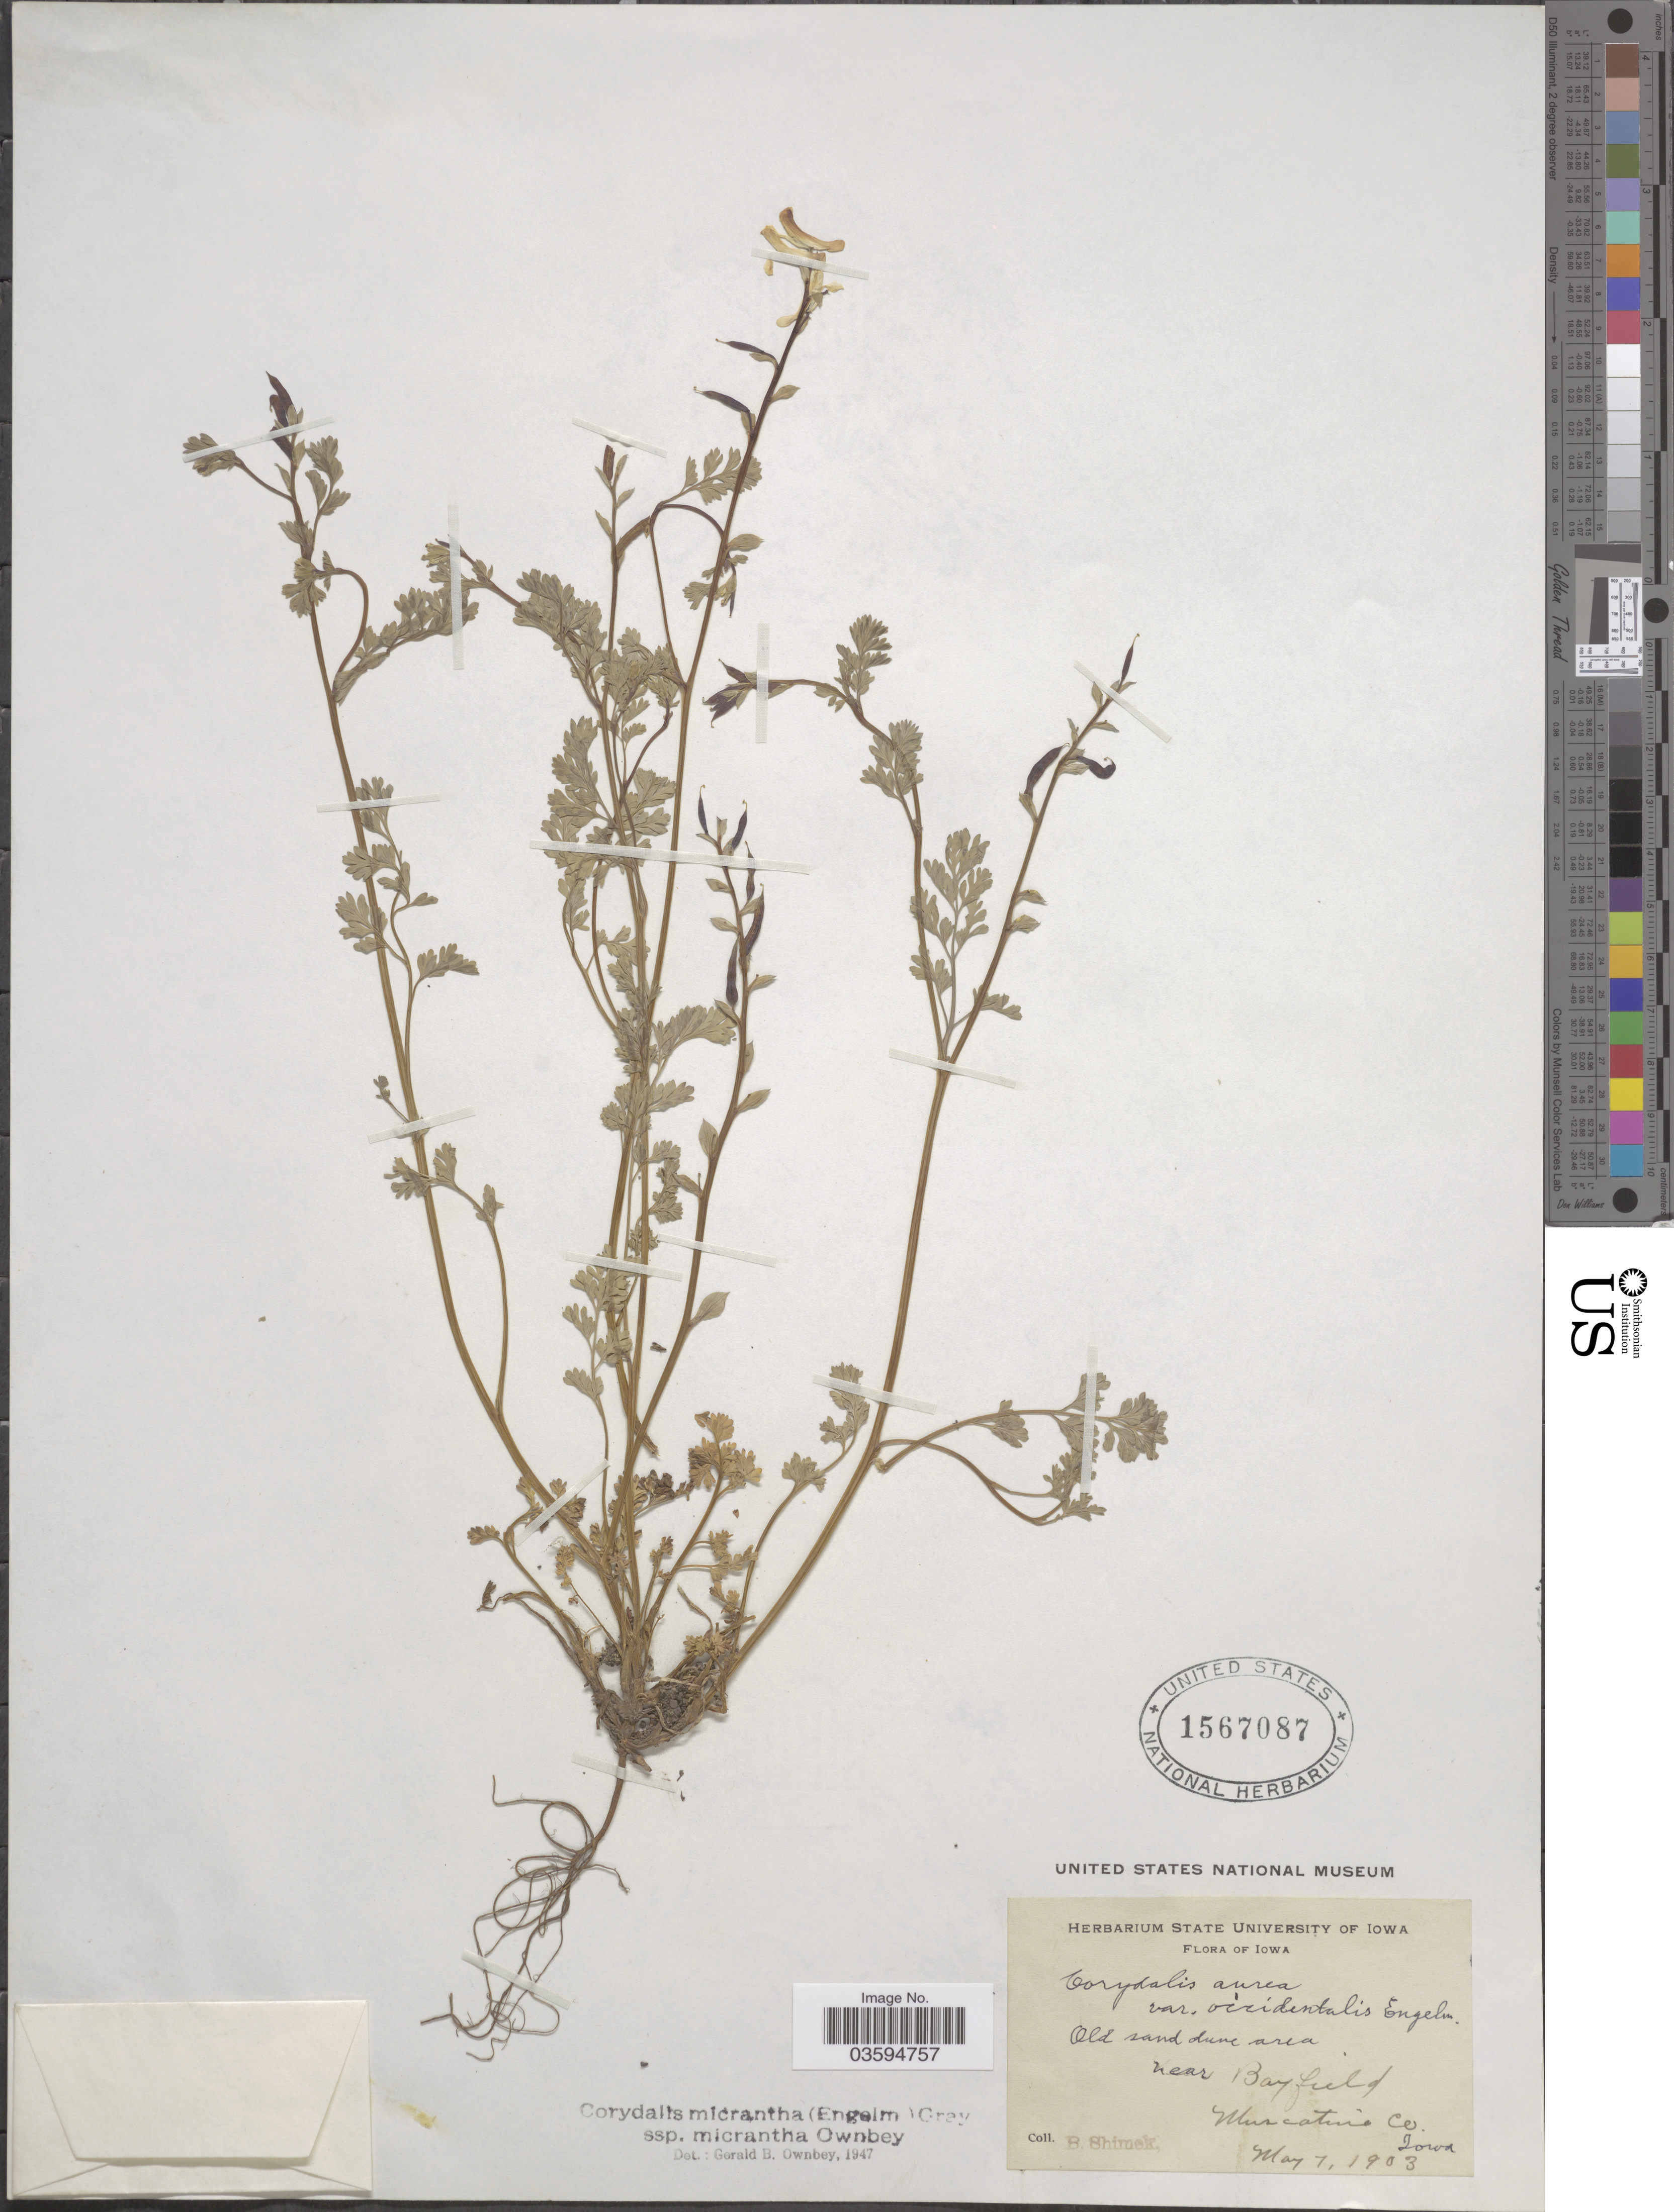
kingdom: Plantae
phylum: Tracheophyta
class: Magnoliopsida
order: Ranunculales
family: Papaveraceae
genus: Corydalis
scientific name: Corydalis micrantha subsp. micrantha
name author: (Engelm. & A. Gray) A. Gray & J.M. Coult.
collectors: B. Shimek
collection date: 1903-05-07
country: United States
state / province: Iowa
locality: Old sand dune area near Bayfield. Muscatine Co.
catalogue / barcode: US 1567087